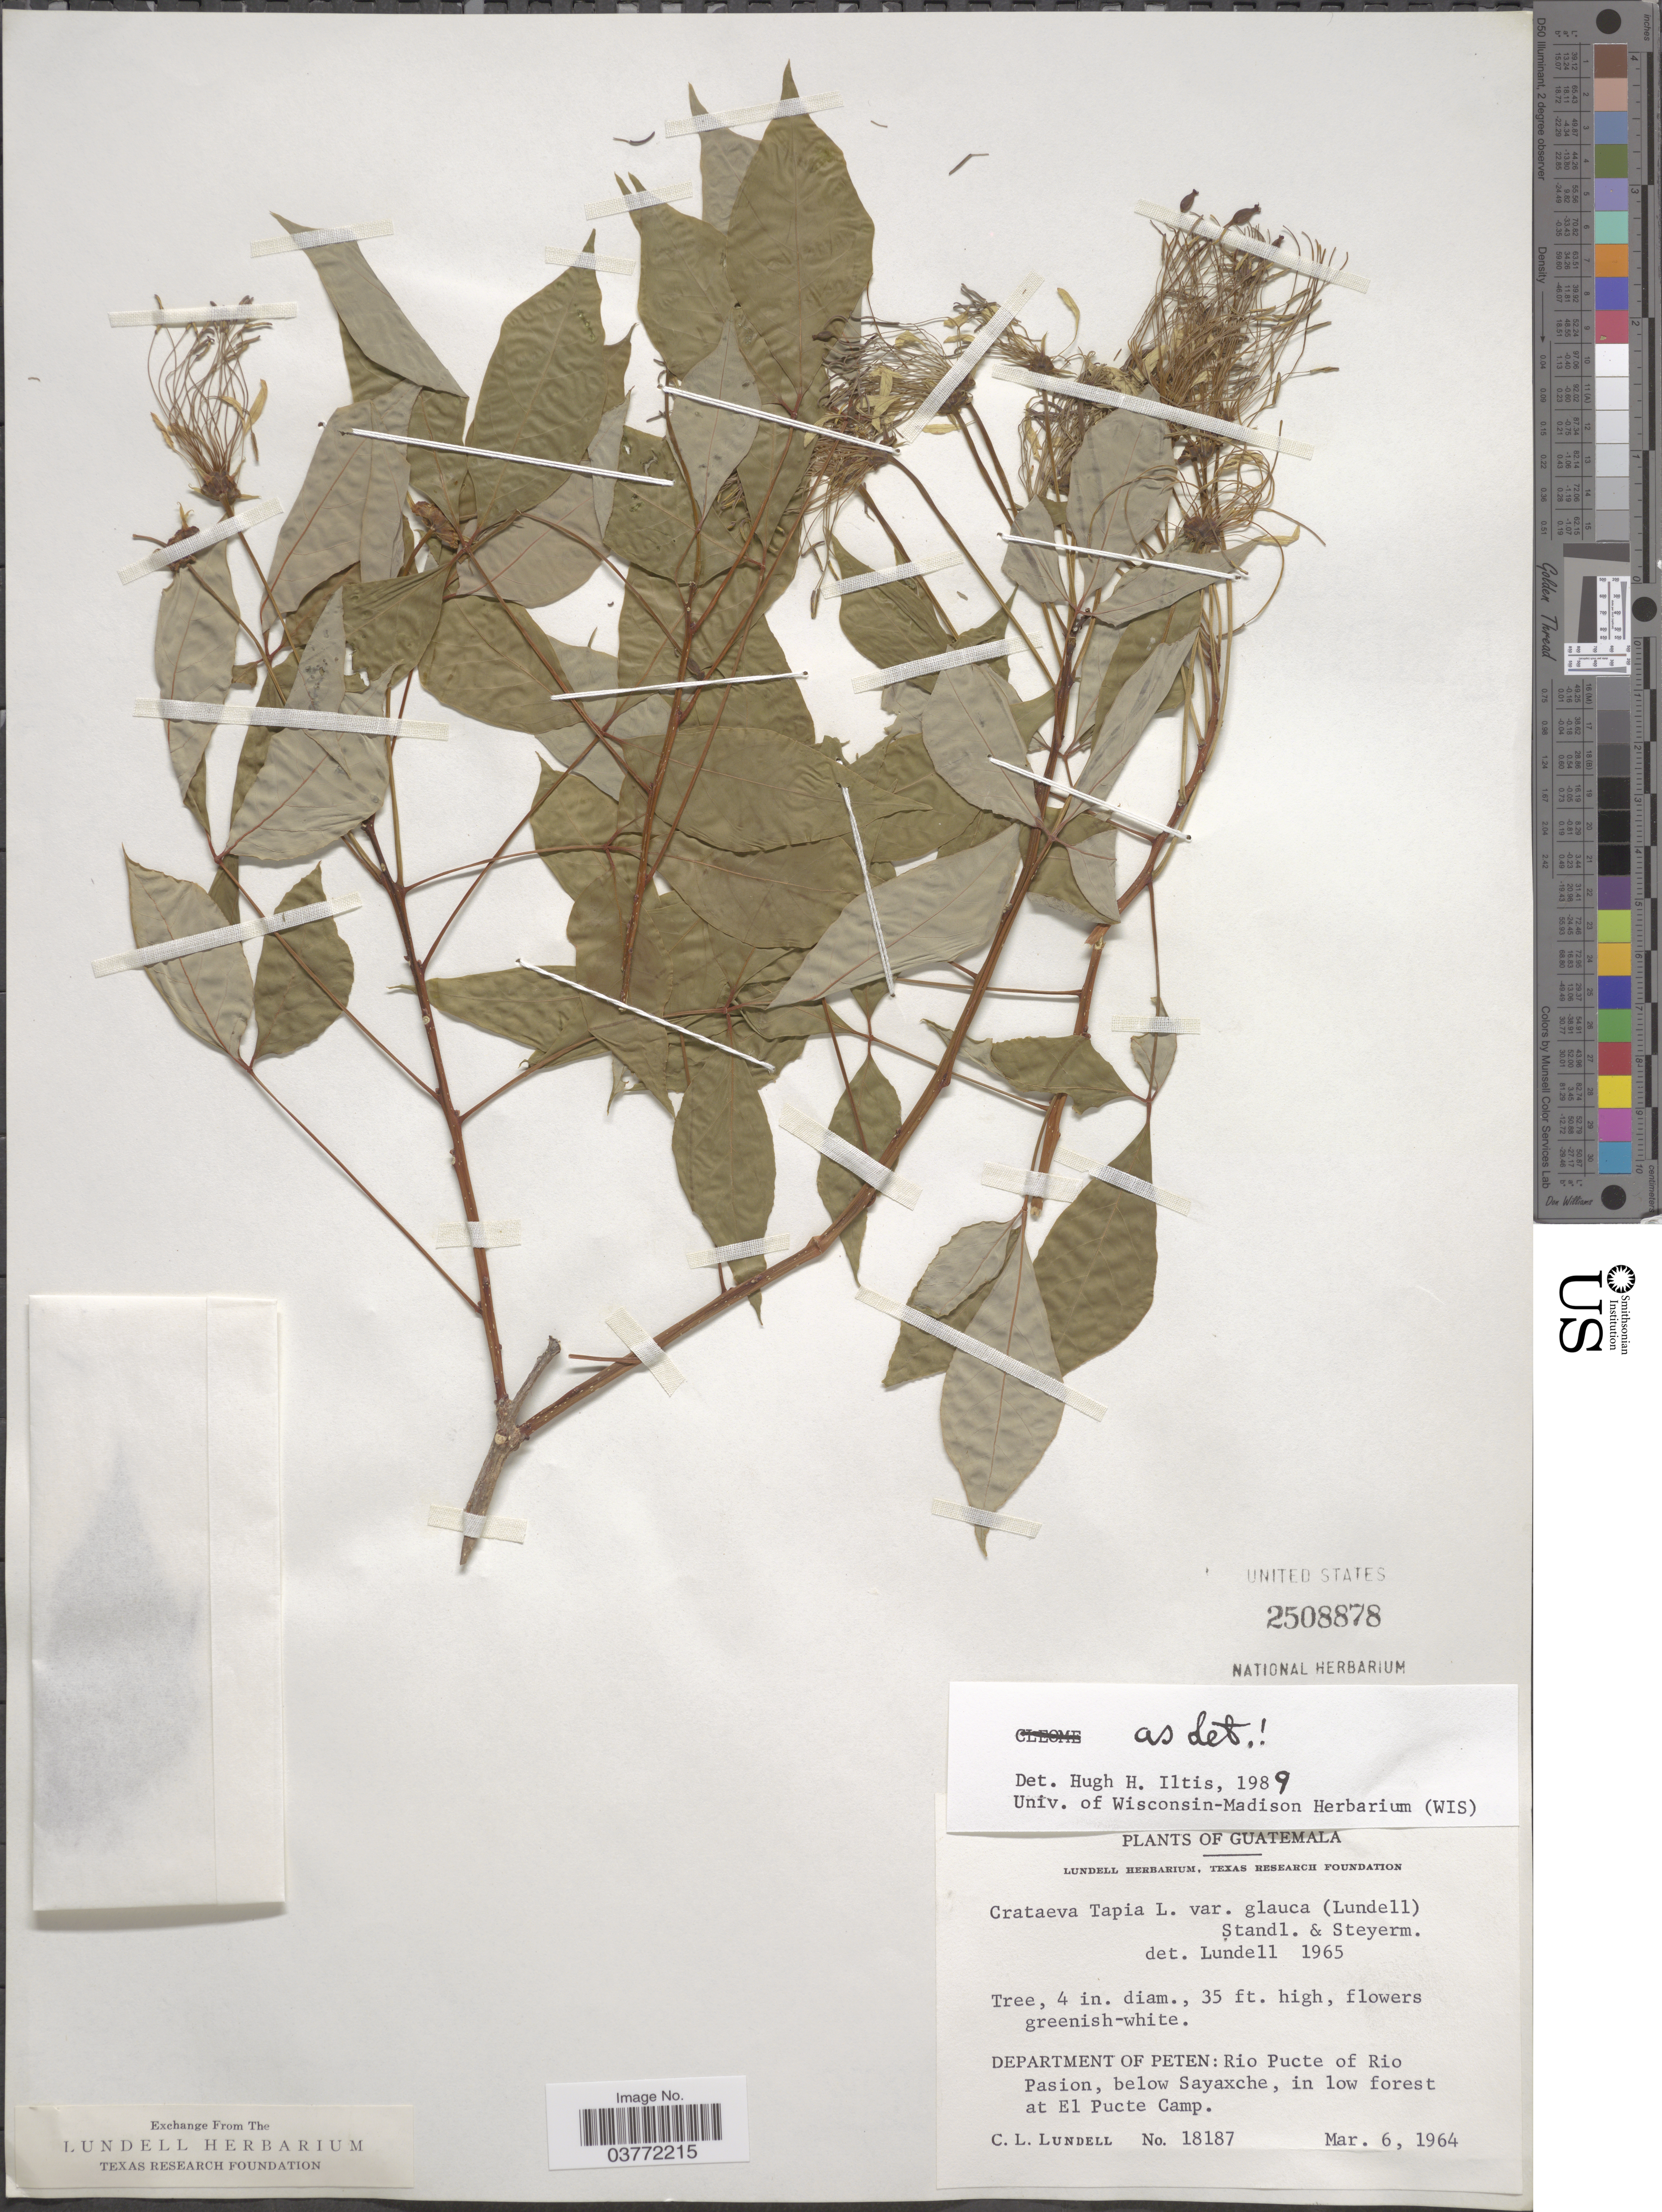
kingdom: Plantae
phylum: Tracheophyta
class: Magnoliopsida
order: Brassicales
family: Capparaceae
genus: Crateva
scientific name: Crateva tapia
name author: L.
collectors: C. L. Lundell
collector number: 18187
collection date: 1964-03-06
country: Guatemala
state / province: El Peten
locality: Department of Peten: Rio Pucte on Rio Pasion, below Sayaxche, in low forest at El Pucte Camp.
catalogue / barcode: US 2508878